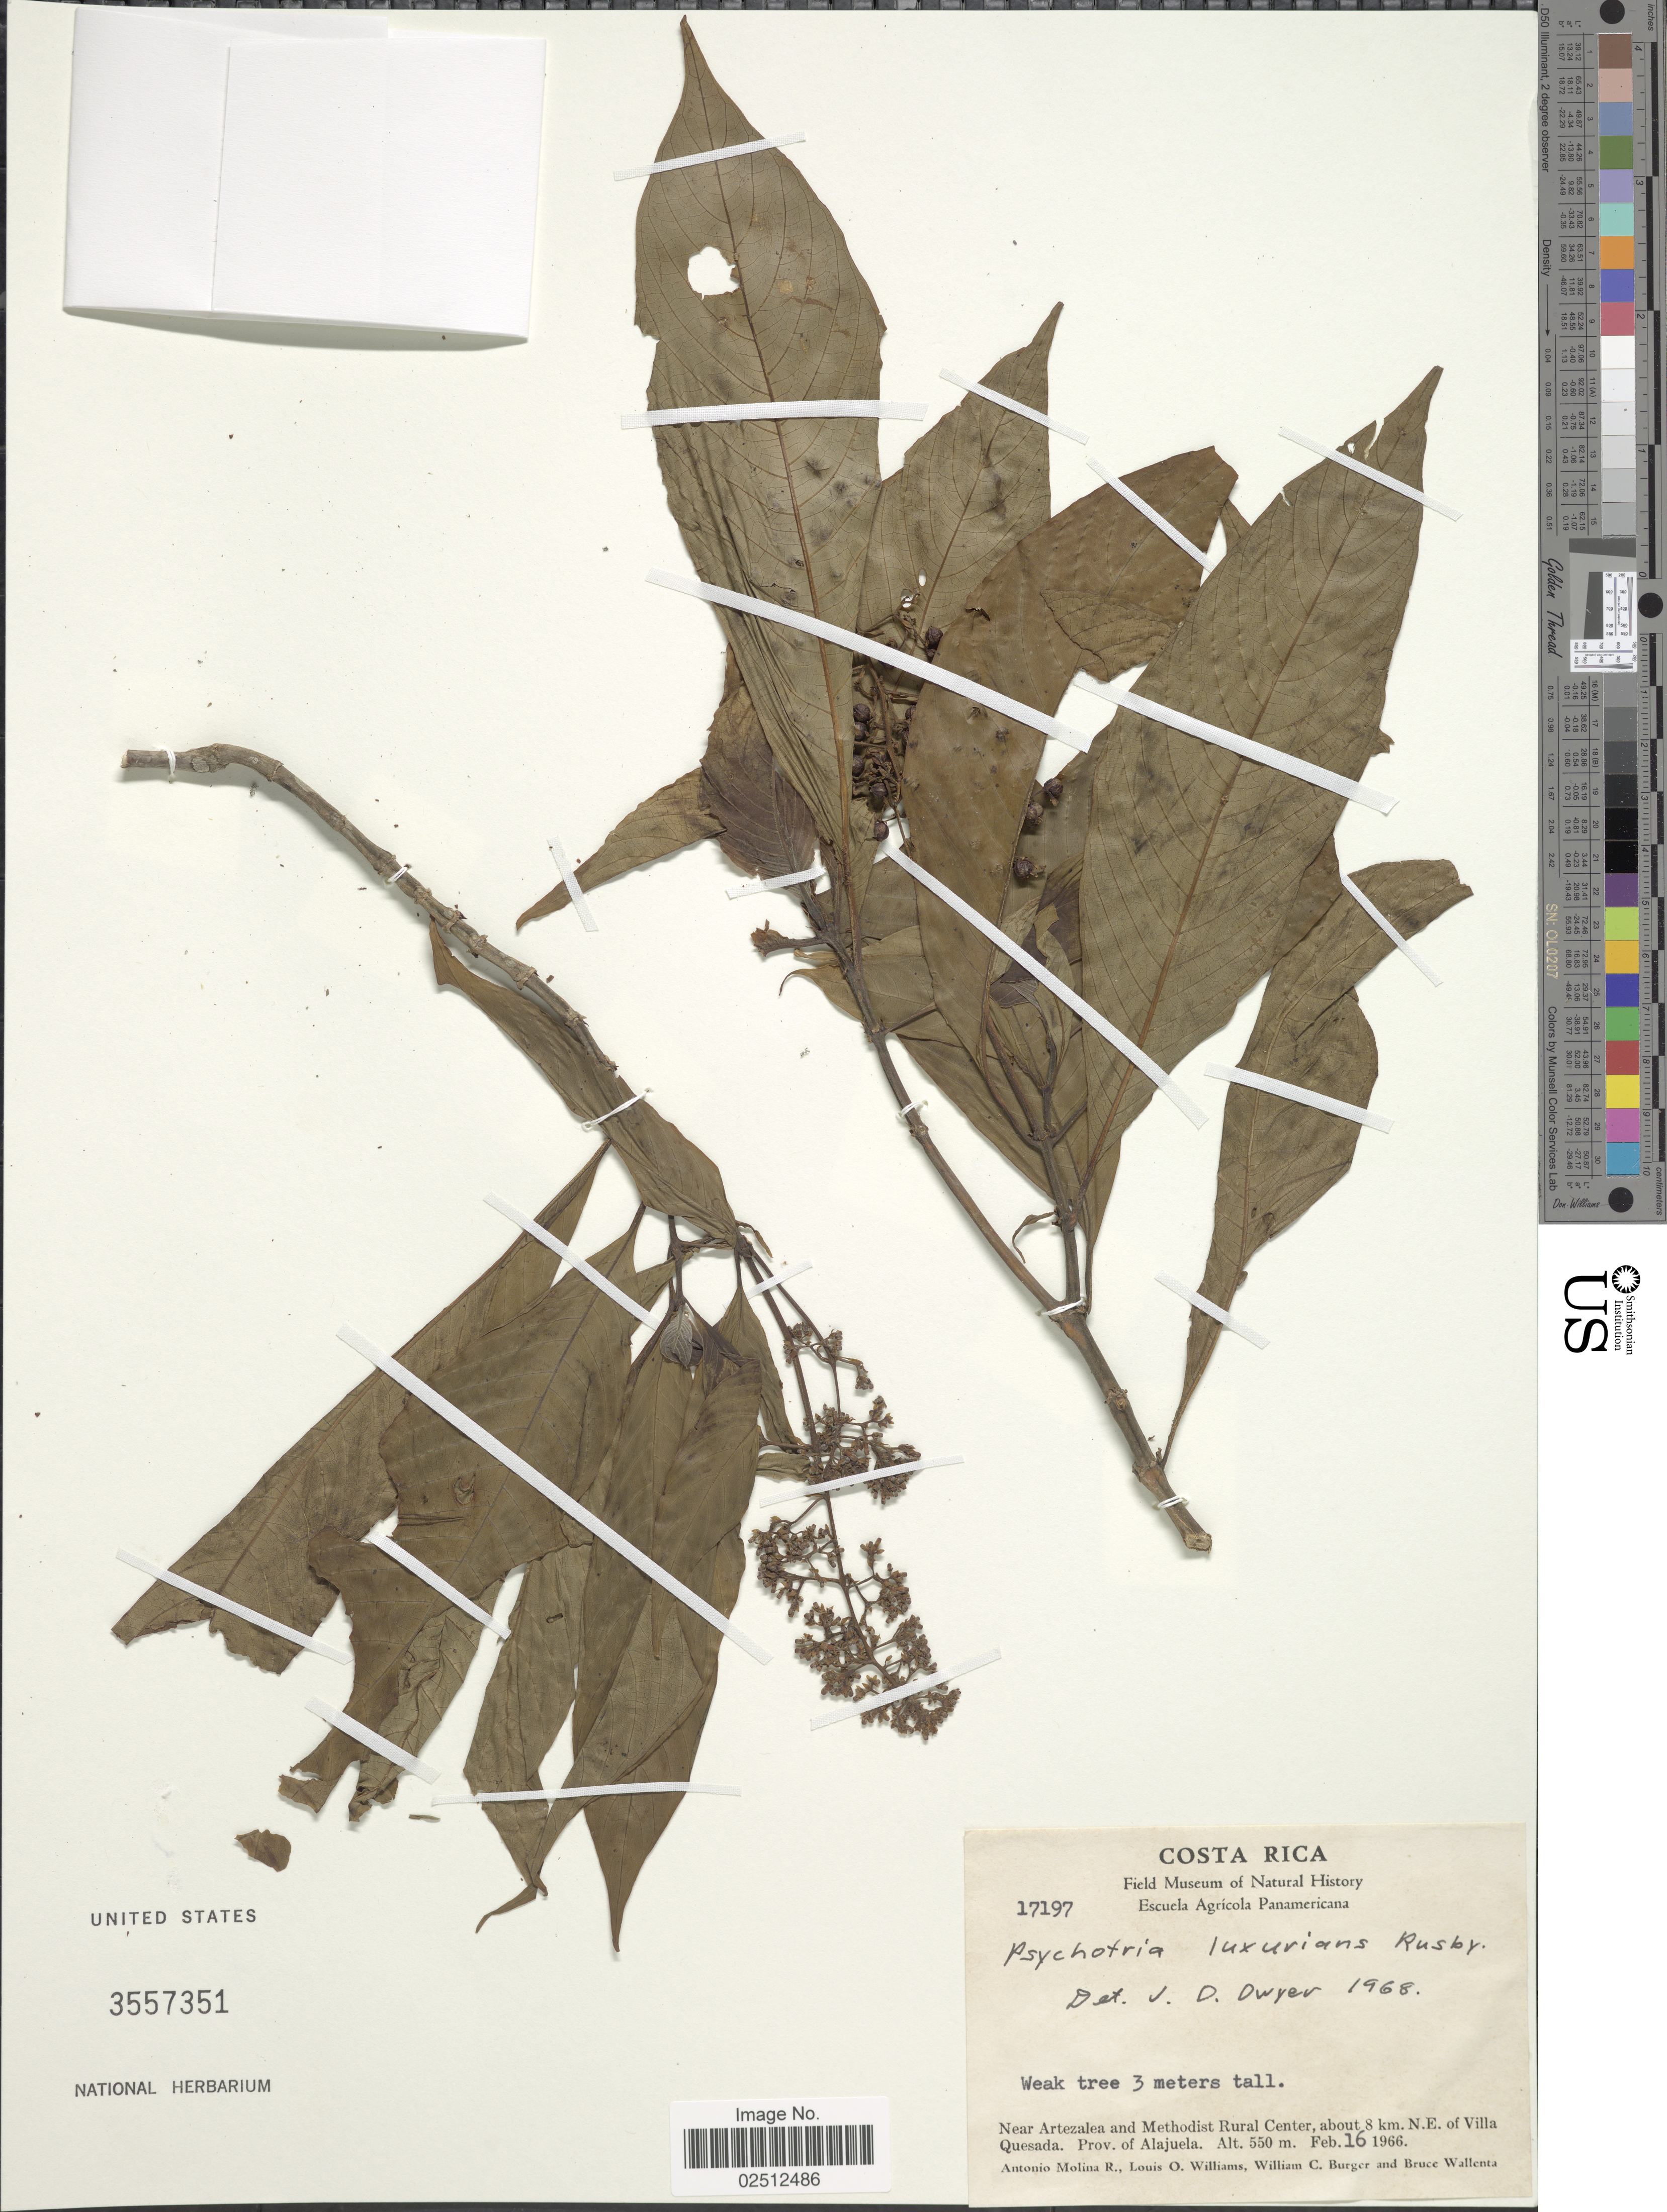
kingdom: Plantae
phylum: Tracheophyta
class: Magnoliopsida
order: Gentianales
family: Rubiaceae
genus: Psychotria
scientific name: Psychotria luxurians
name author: Rusby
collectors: A. Molina R., L. O. Williams, W. Burger & B. Wallenta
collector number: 17197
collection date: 1966-02-16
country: Costa Rica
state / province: Alajuela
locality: Near Artezalea and Methodist Rural Center, about 8 km. N.E. of Villa Quesada, Prov. of Alajuela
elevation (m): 550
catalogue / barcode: US 3557351